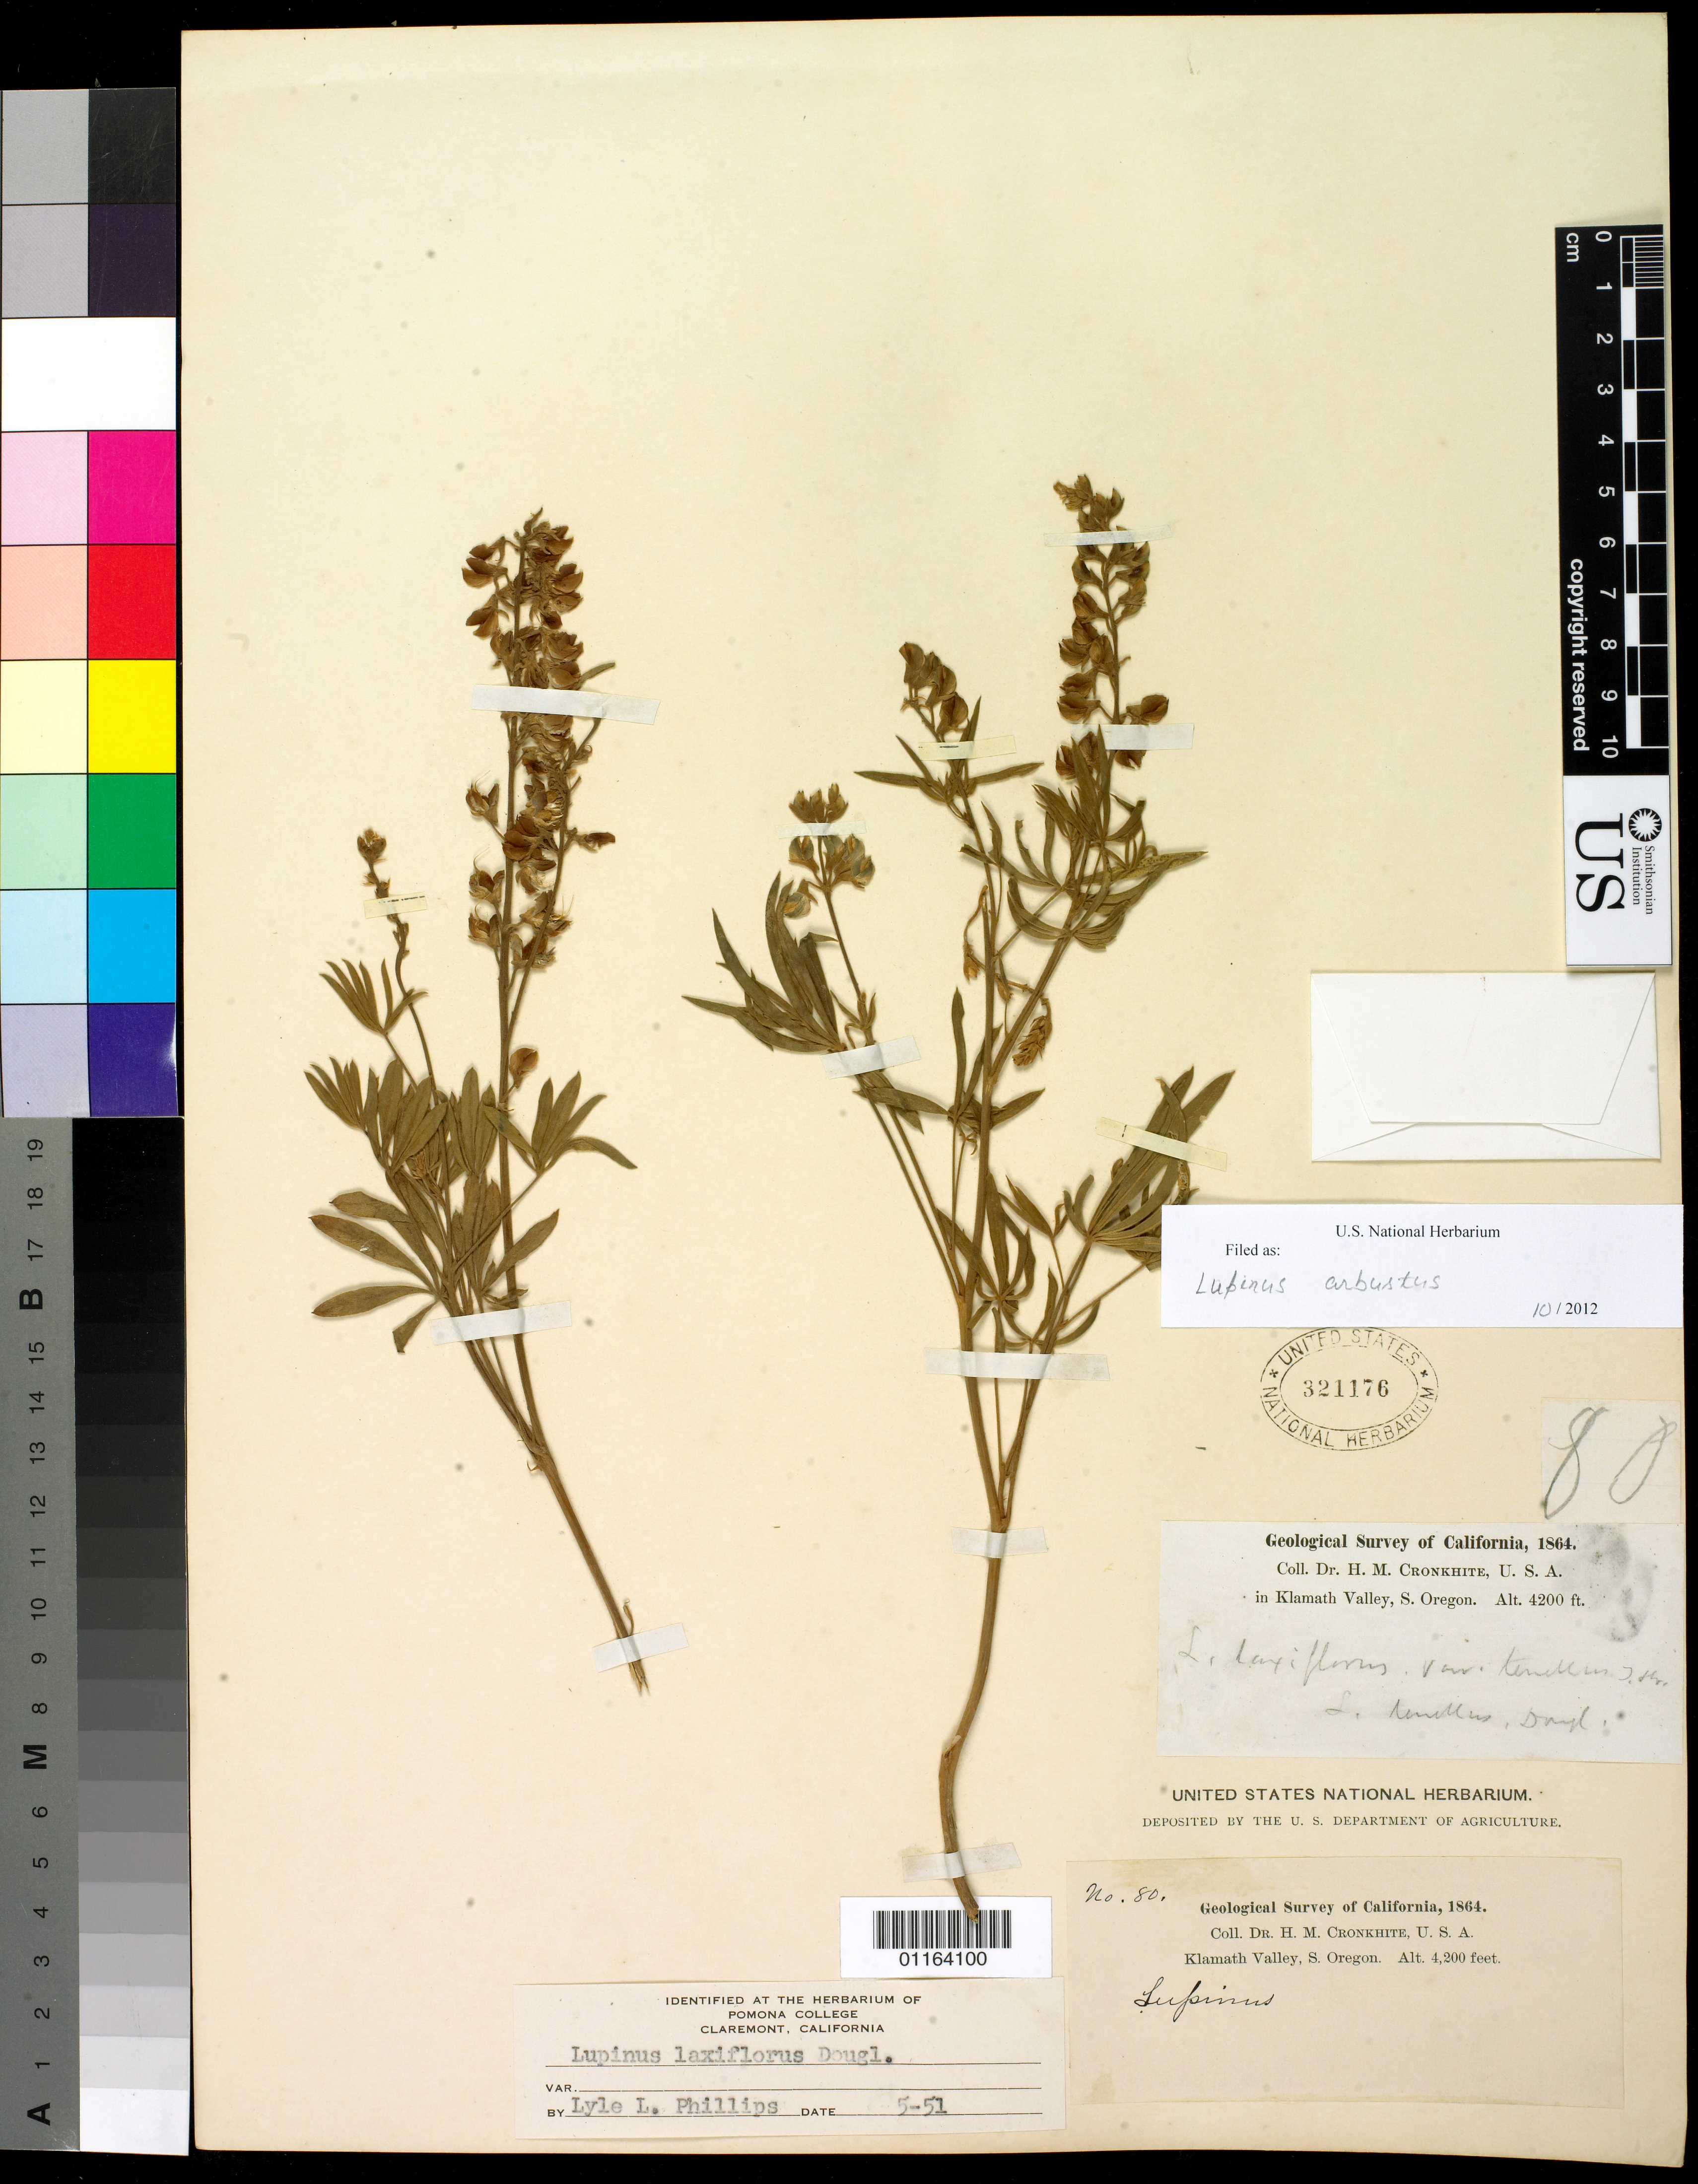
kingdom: Plantae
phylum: Tracheophyta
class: Magnoliopsida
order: Fabales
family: Fabaceae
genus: Lupinus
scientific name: Lupinus arbustus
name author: Lindl.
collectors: H. M. Cronkhite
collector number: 80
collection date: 1864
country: United States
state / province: Oregon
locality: Klamath Valley, S. Oregon.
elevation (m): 1280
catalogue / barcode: US 321176